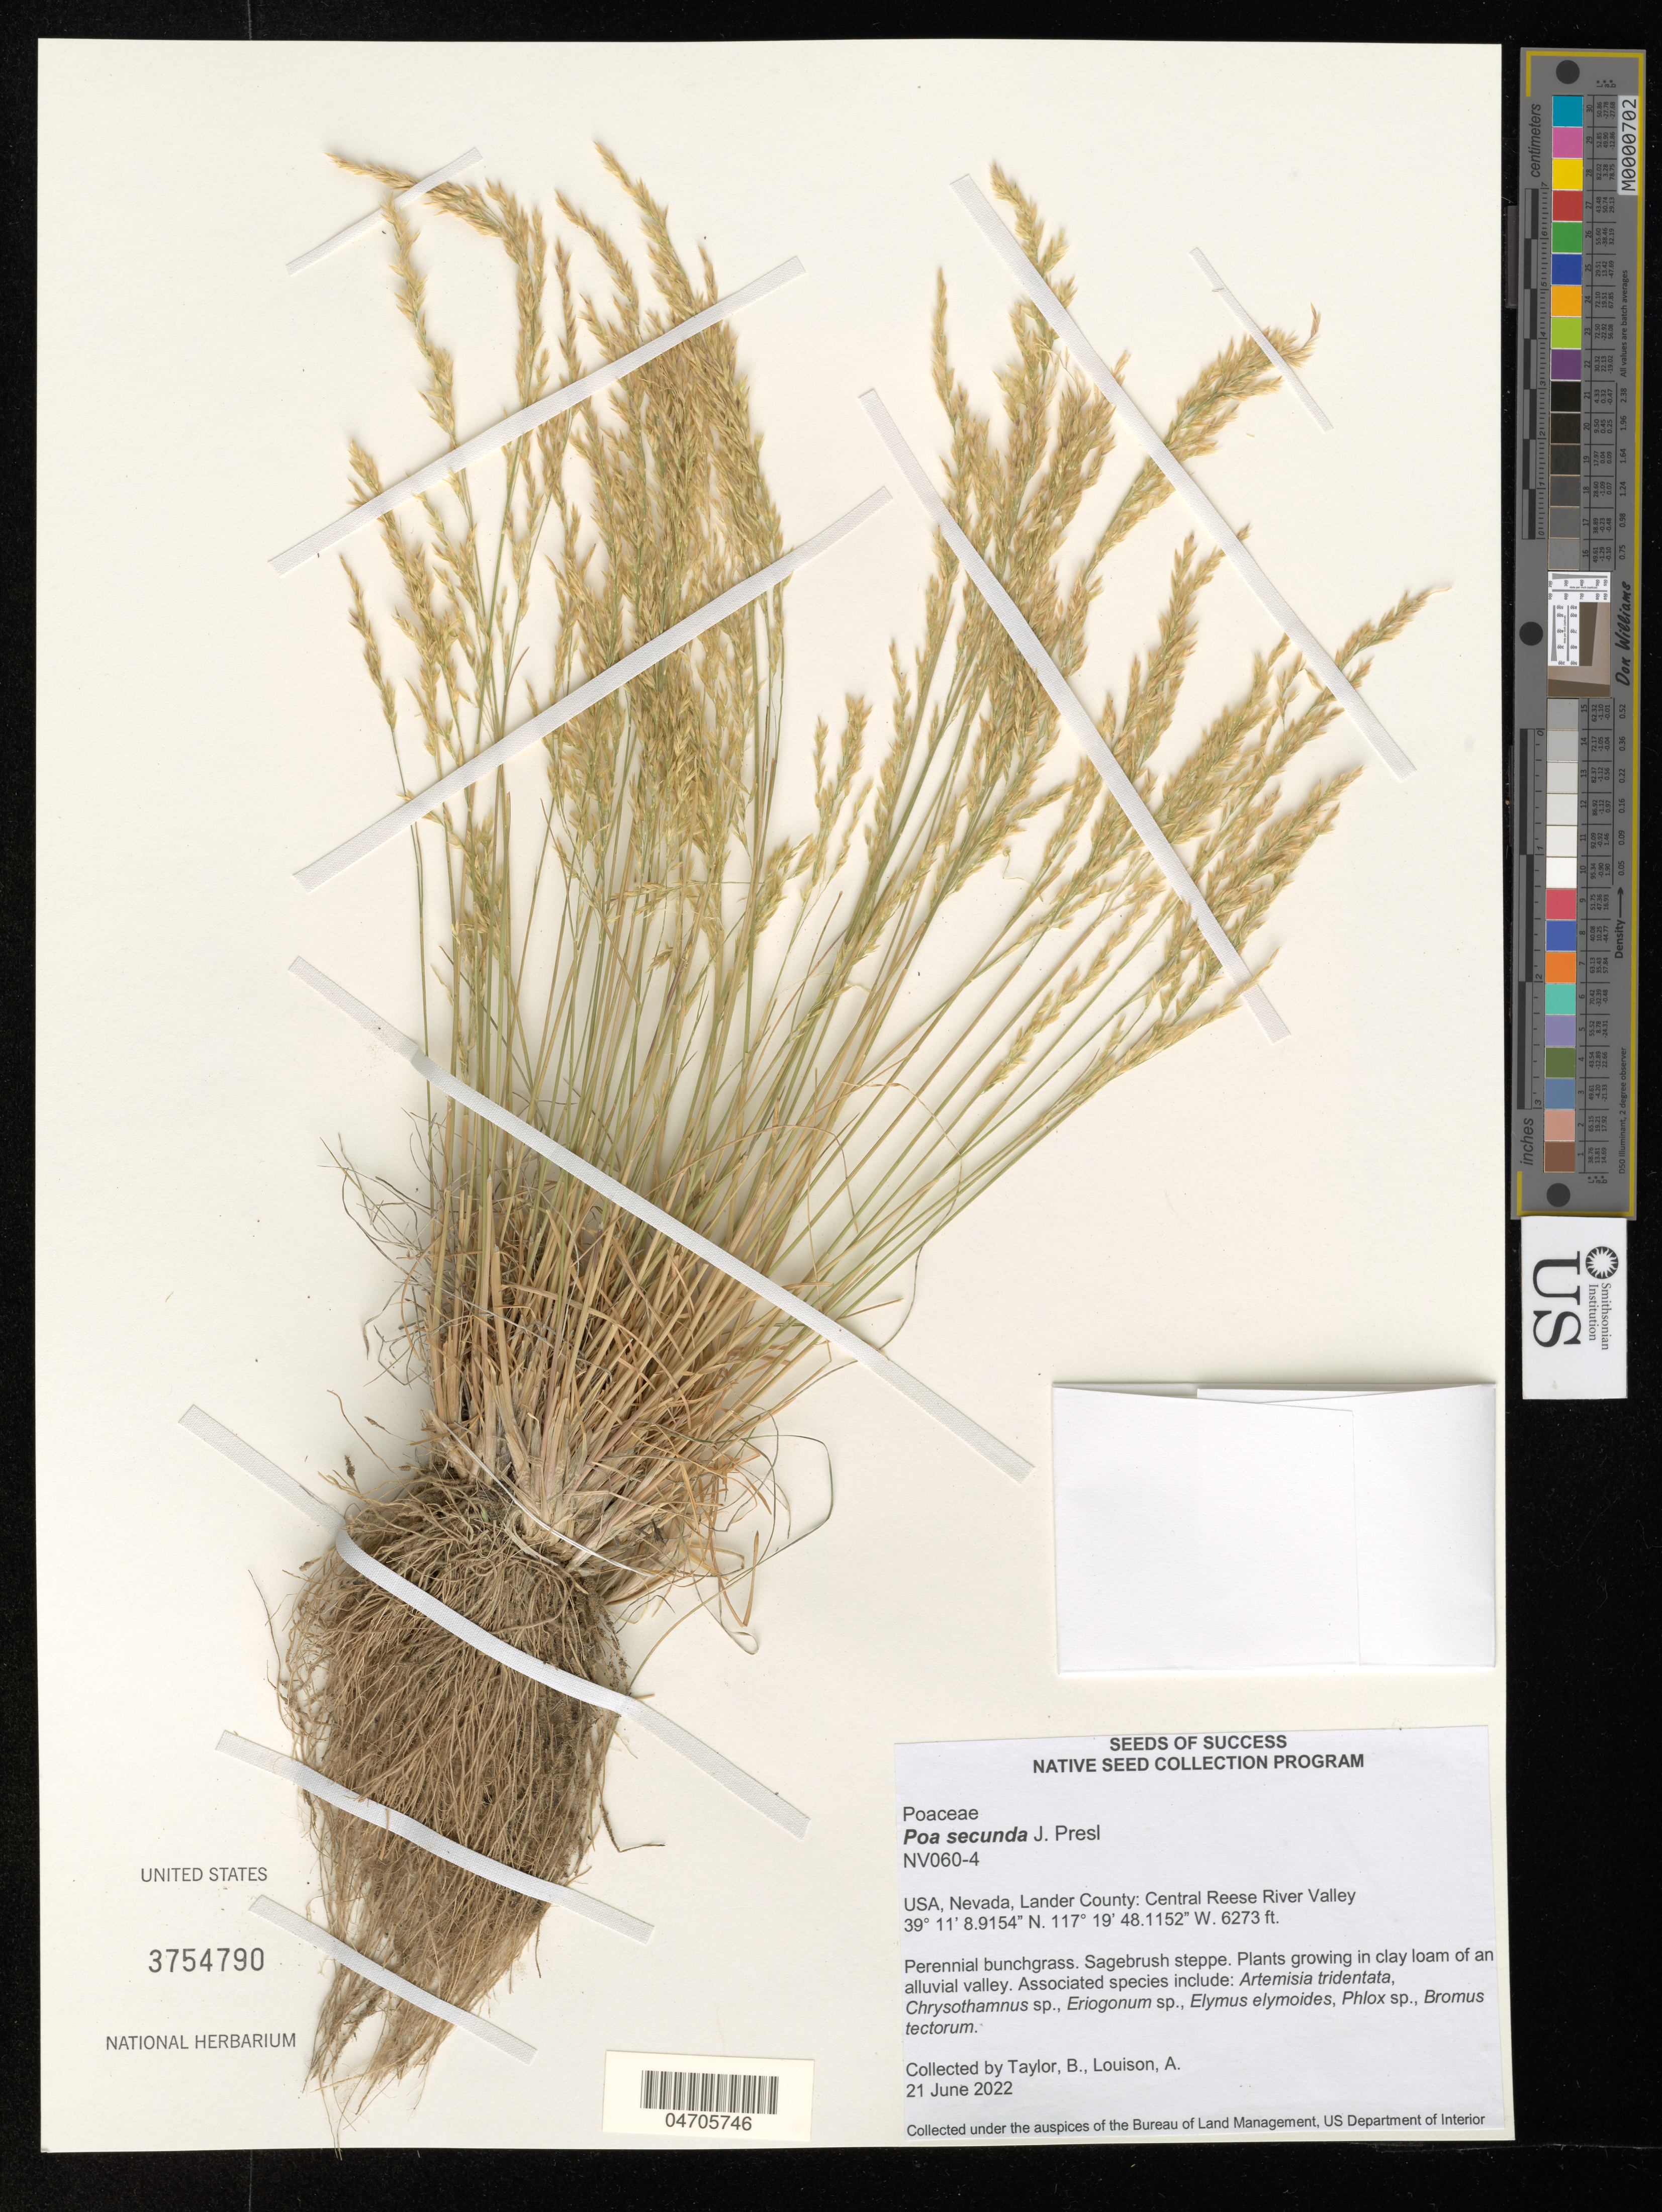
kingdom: Plantae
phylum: Tracheophyta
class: Liliopsida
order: Poales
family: Poaceae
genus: Poa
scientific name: Poa secunda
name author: J. Presl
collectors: B. Taylor & A. Louison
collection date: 2022-06-21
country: United States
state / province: Nevada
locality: Lander County: Central Reese River Valley.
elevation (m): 1912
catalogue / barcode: US 3754790